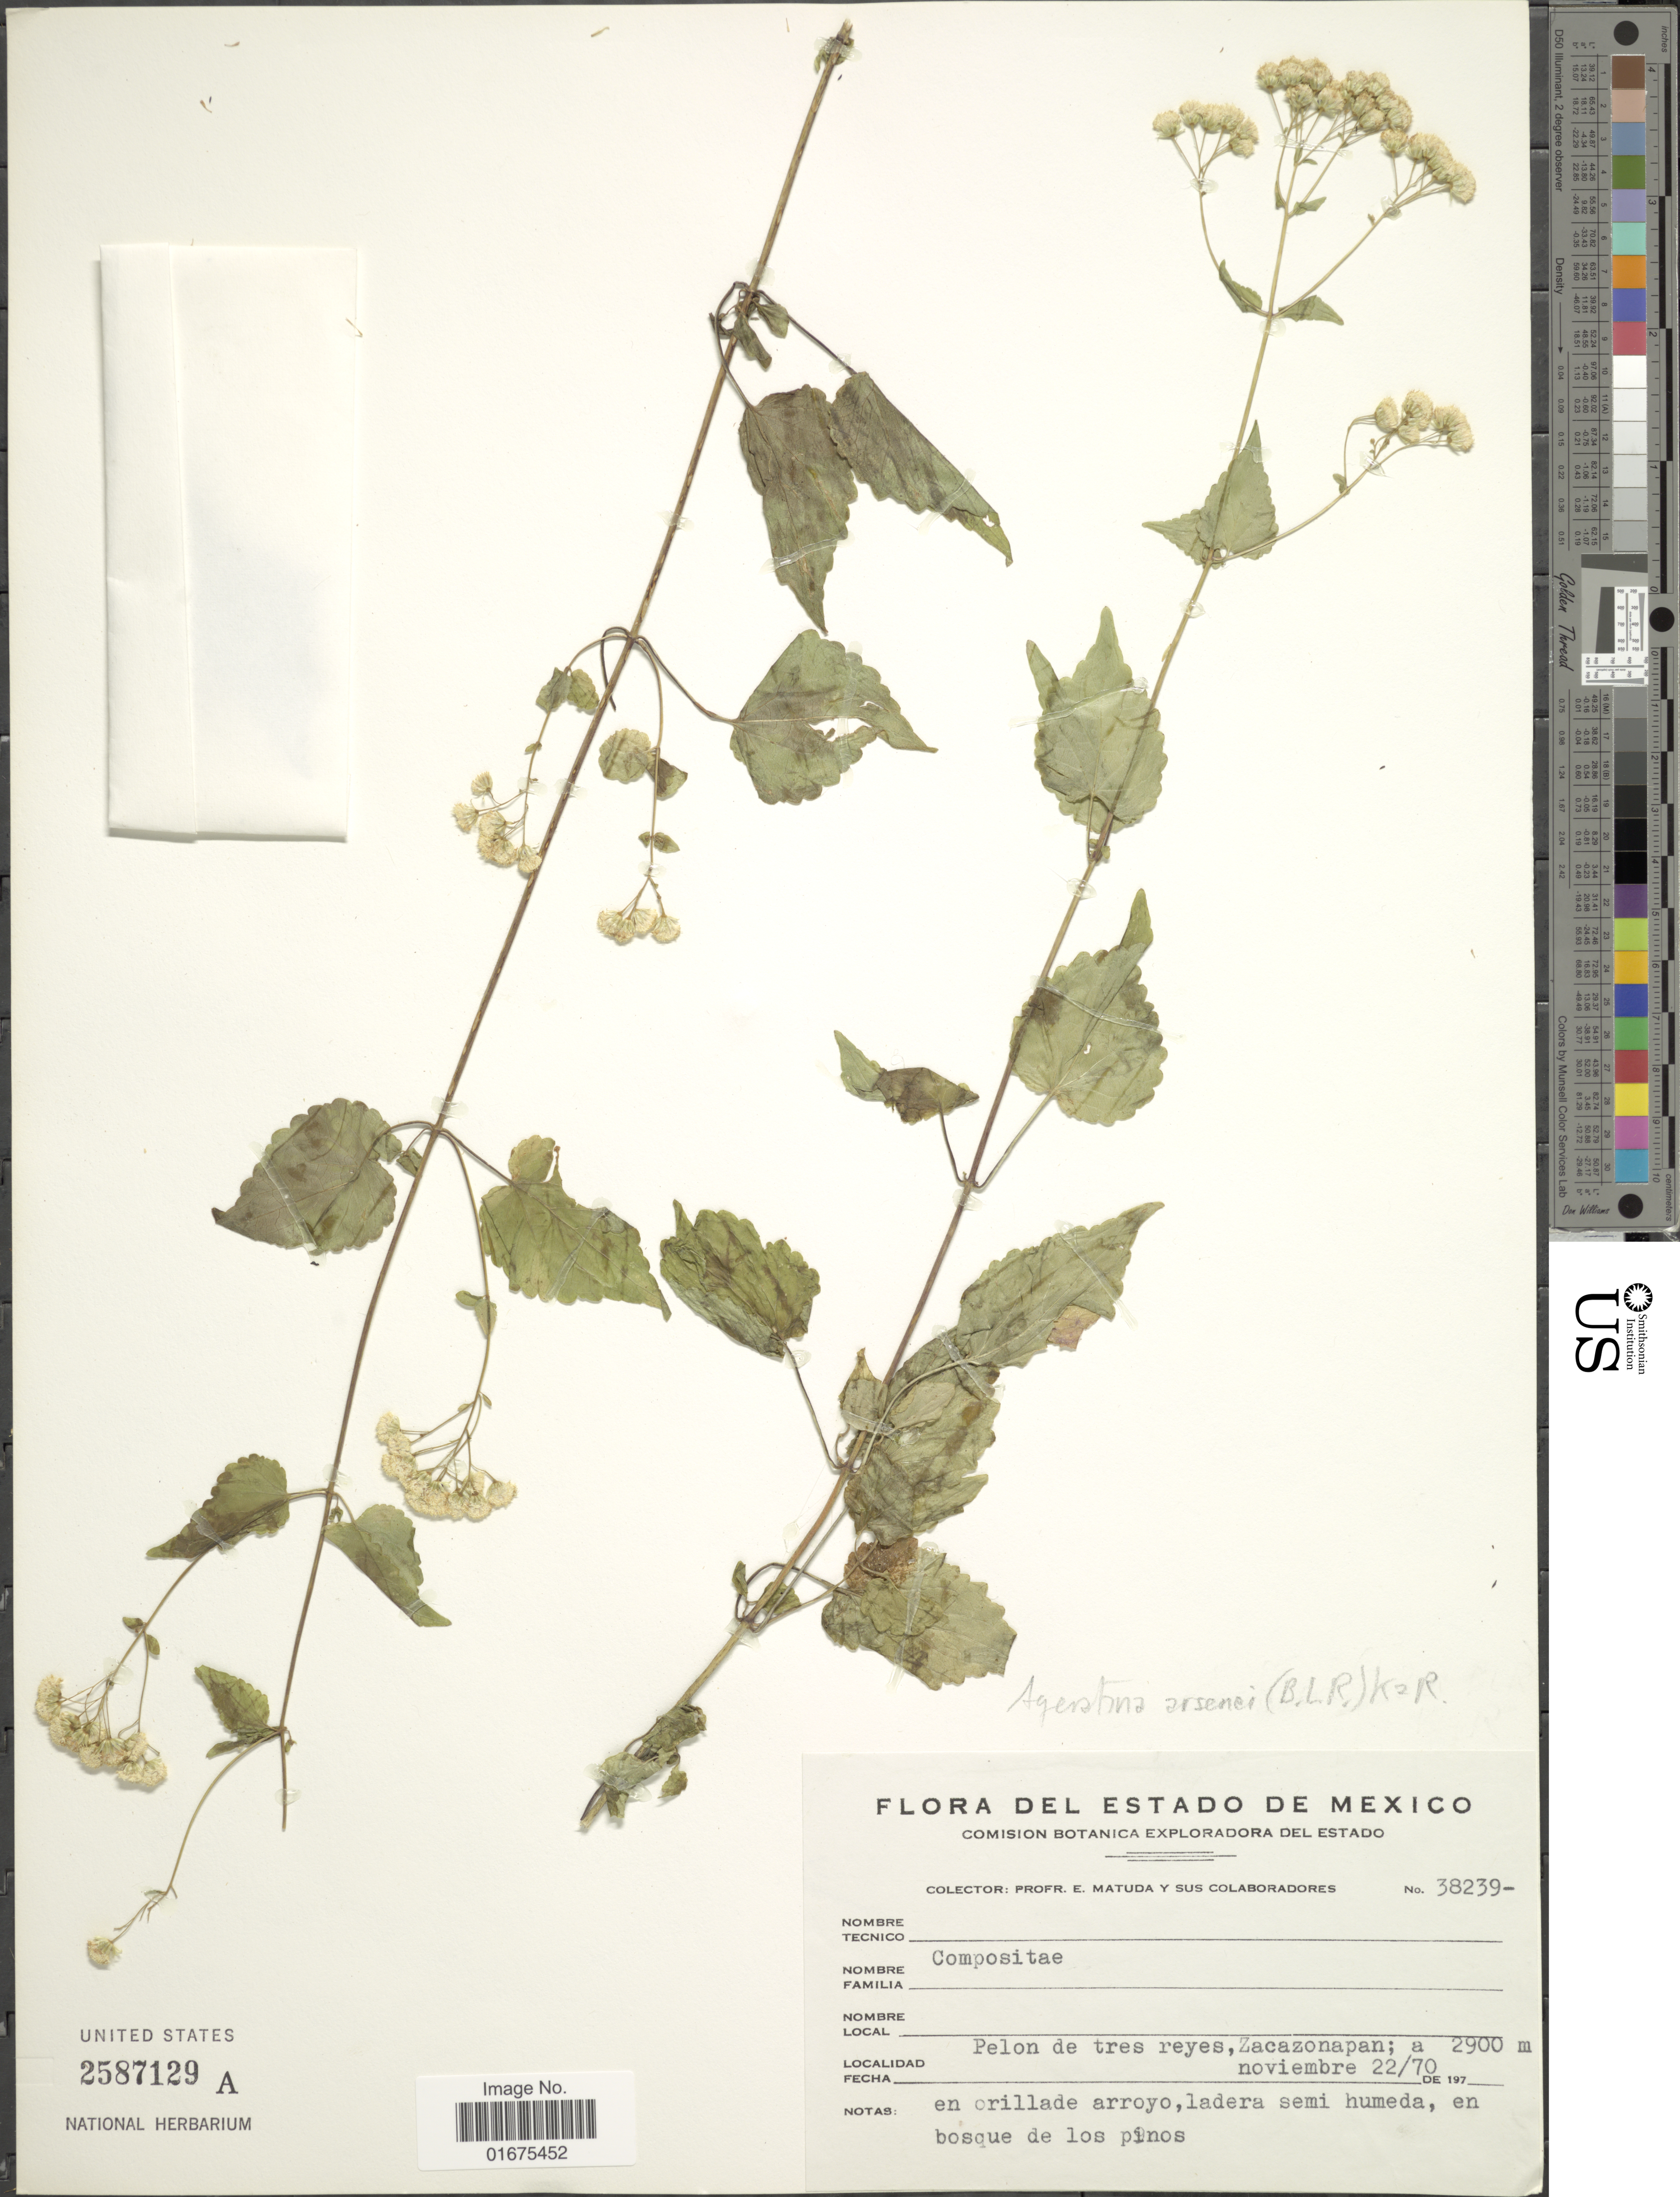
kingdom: Plantae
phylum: Tracheophyta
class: Magnoliopsida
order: Asterales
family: Asteraceae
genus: Ageratina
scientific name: Ageratina arsenei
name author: (B.L. Rob.) R.M. King & H. Rob.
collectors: E. Matuda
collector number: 38239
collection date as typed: Transcribed d/m/y: 22/11/70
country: Mexico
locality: Pelon de tres reyes, Zacazonapan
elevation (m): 2900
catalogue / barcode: US 2587129A